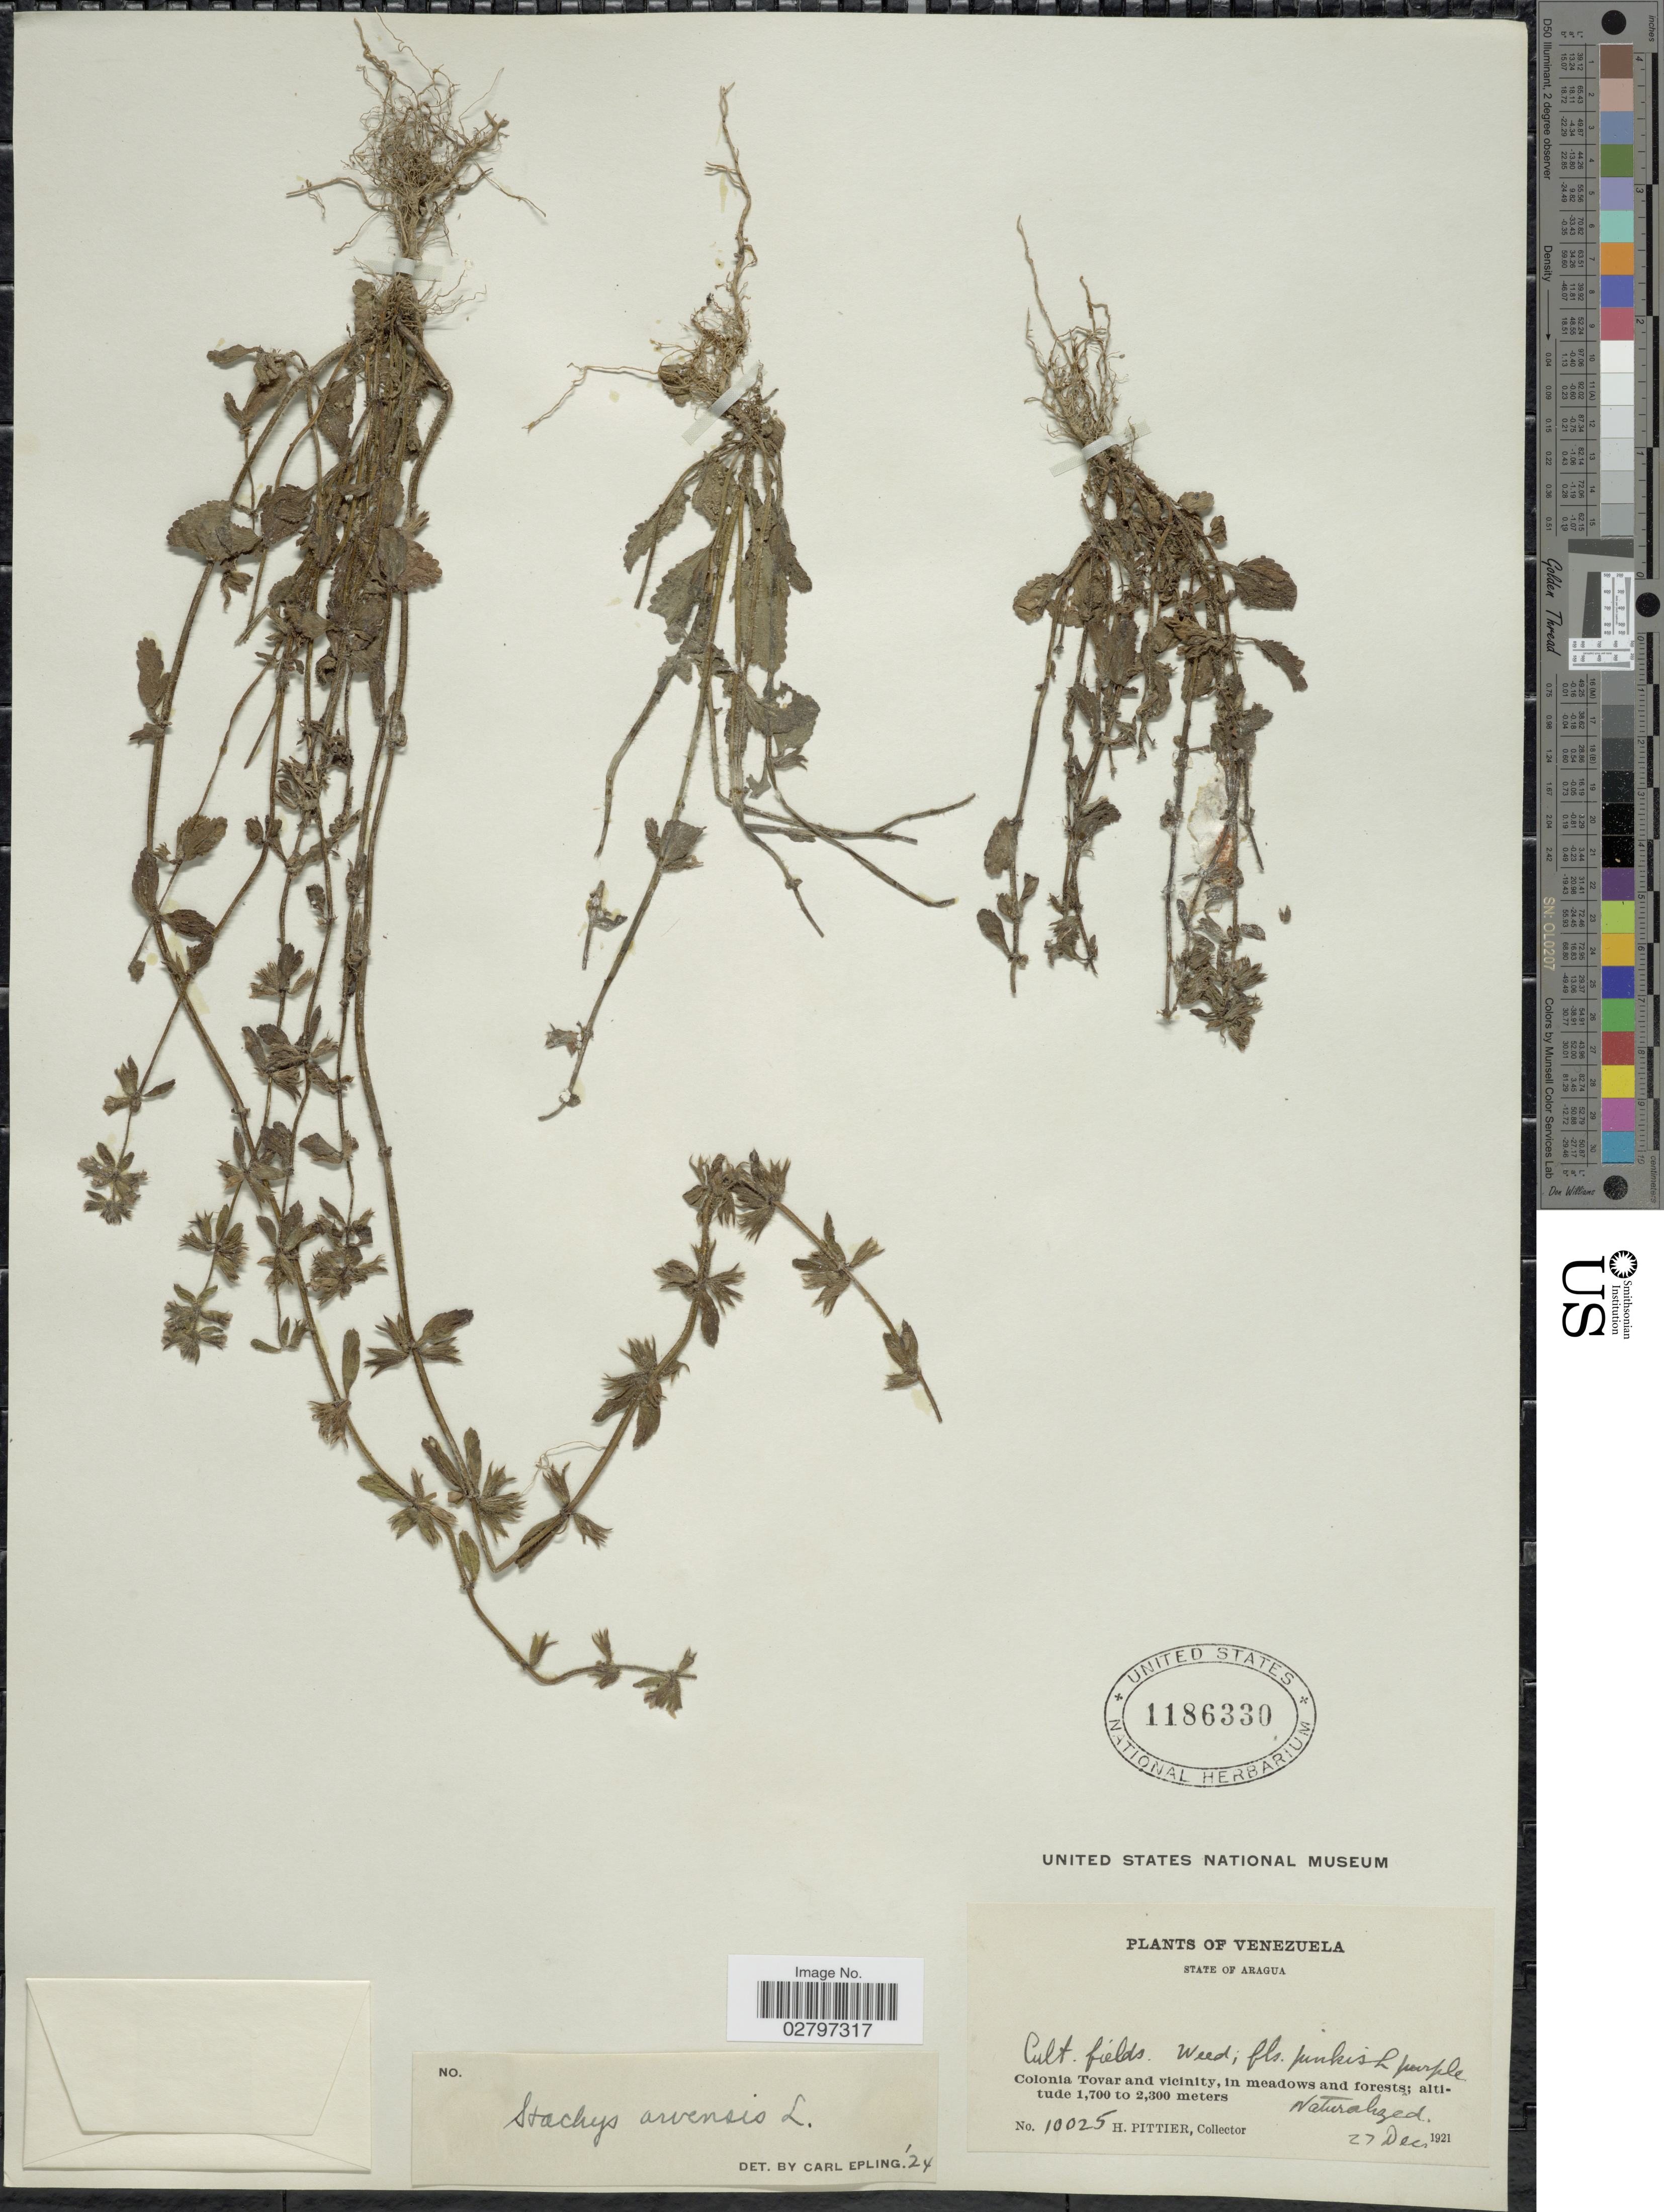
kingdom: Plantae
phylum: Tracheophyta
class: Magnoliopsida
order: Lamiales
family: Lamiaceae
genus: Stachys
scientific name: Stachys arvensis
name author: (L.) L.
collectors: H. F. Pittier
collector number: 10025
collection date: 1921-12-27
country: Venezuela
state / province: Aragua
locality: Colonia Tovar and vicinity.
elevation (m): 1700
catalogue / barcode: US 1186330